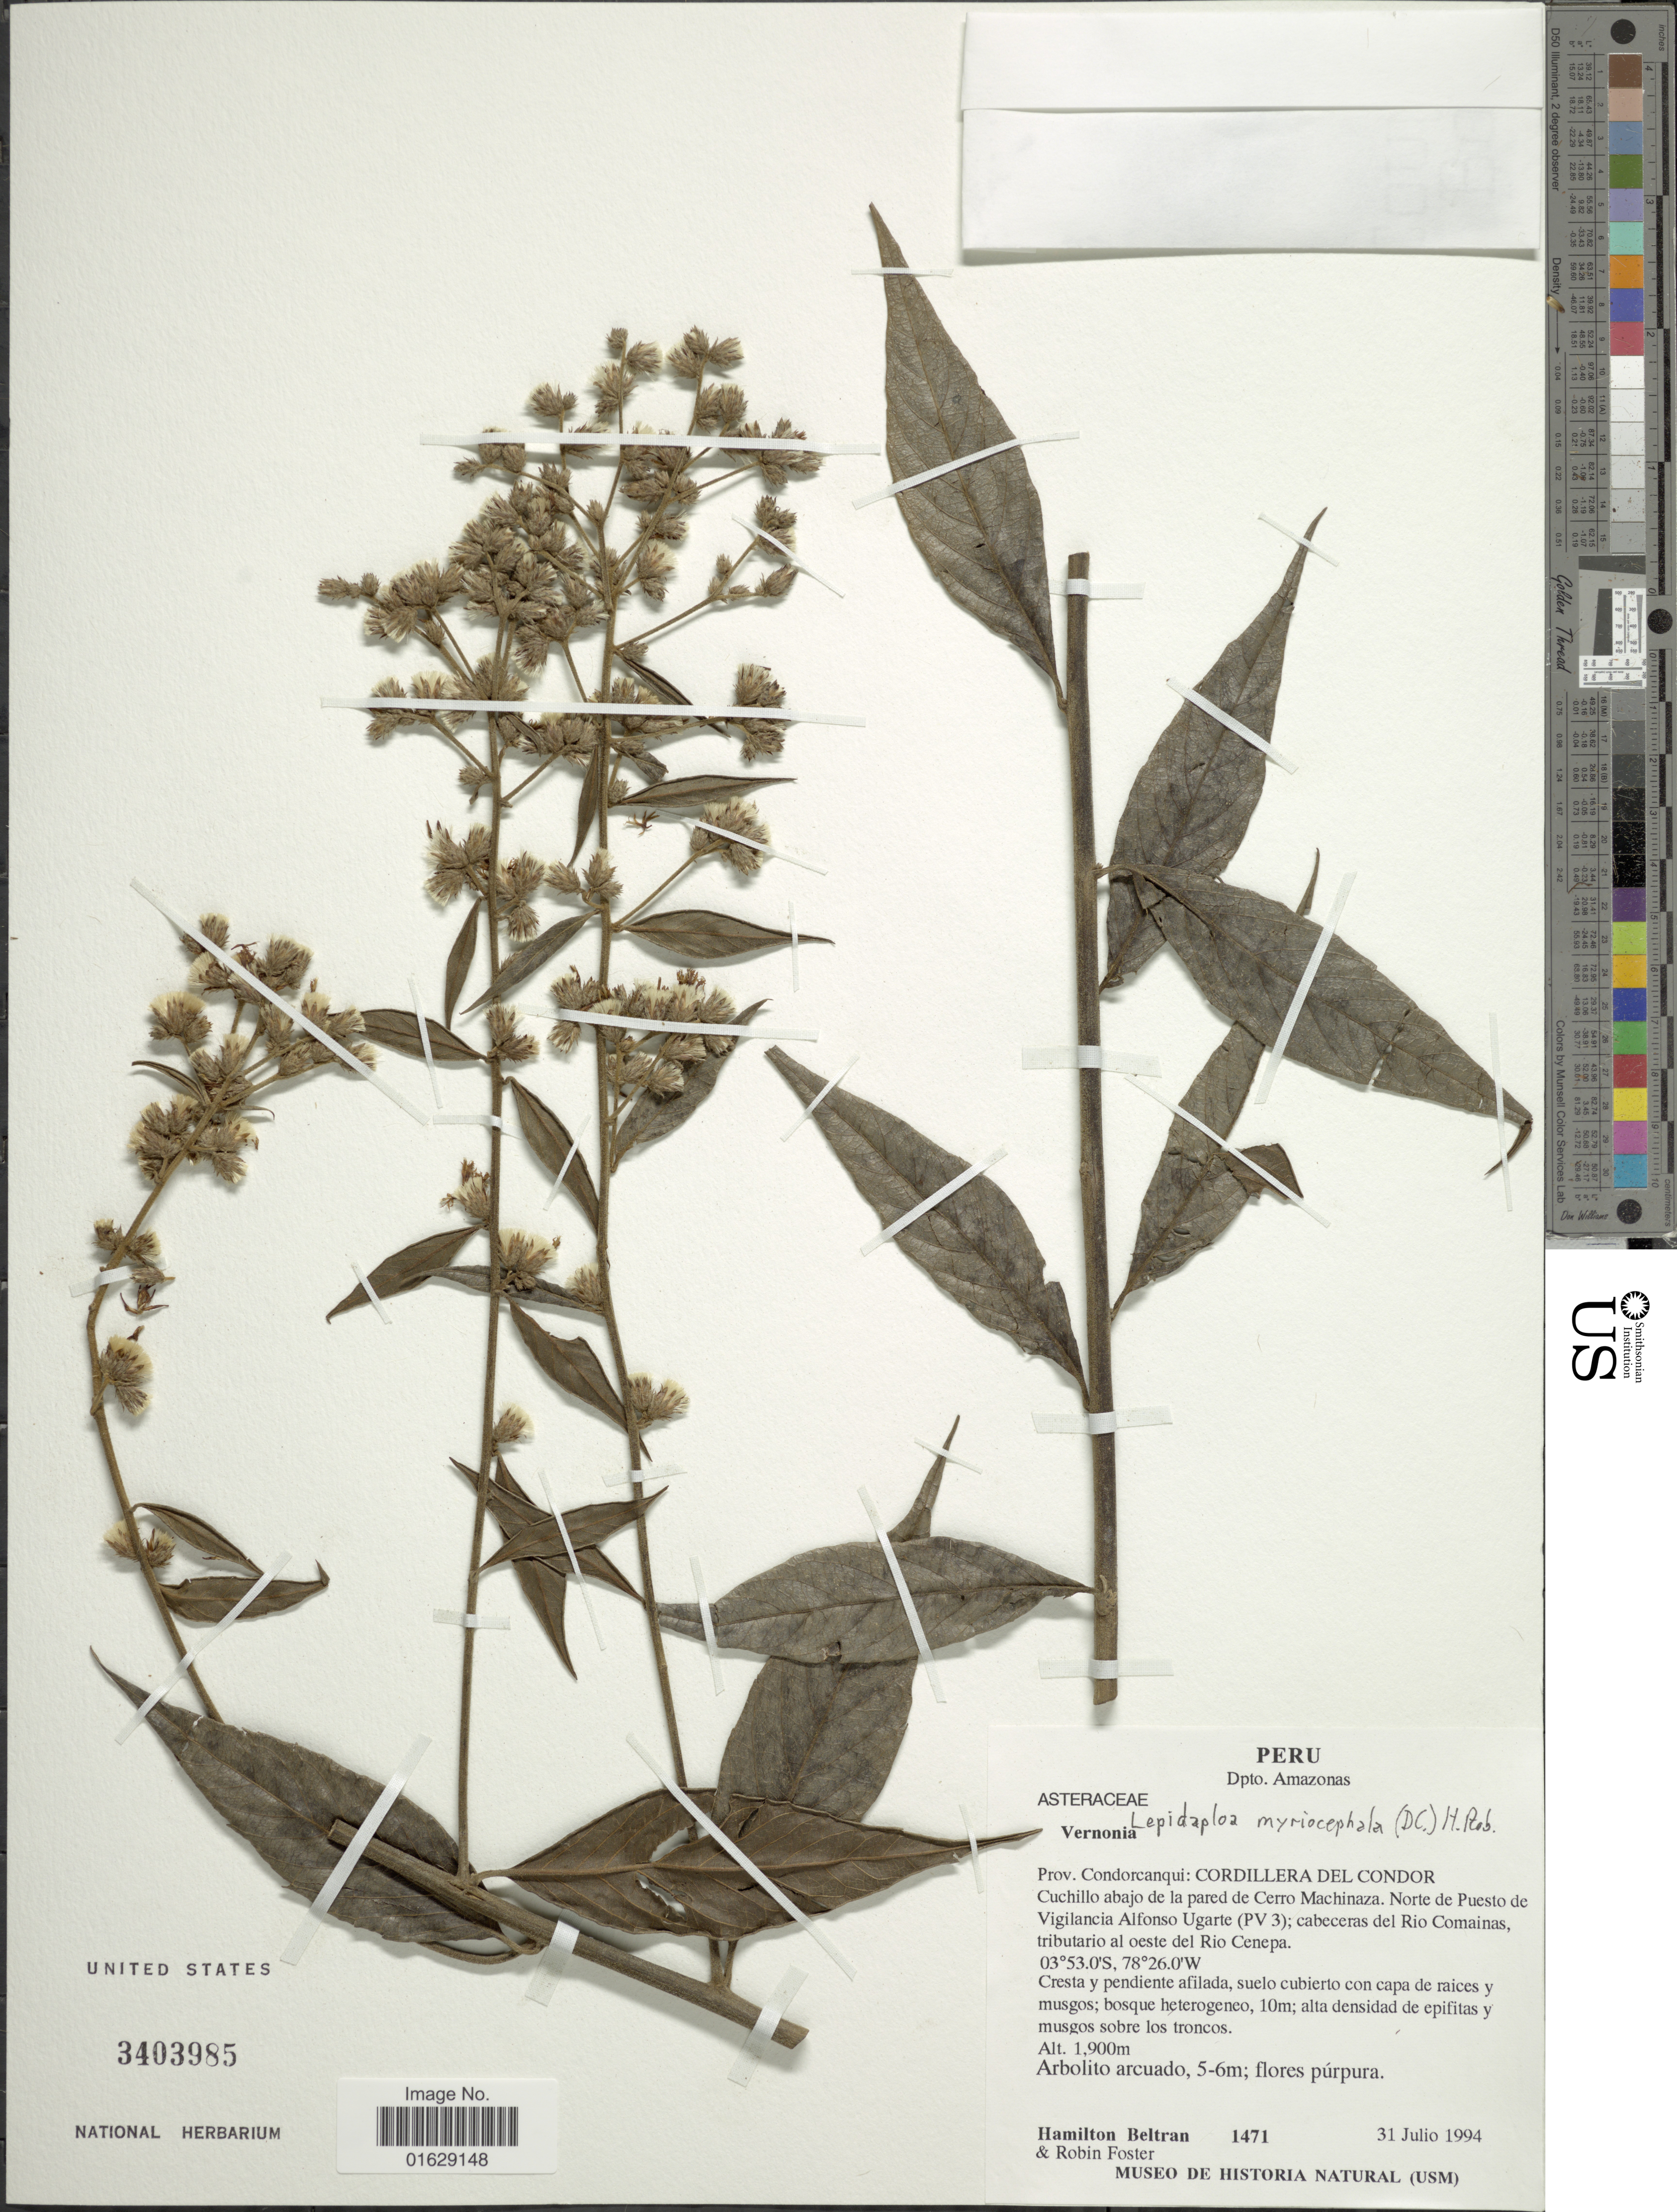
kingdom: Plantae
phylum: Tracheophyta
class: Magnoliopsida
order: Asterales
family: Asteraceae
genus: Lepidaploa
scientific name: Lepidaploa myriocephala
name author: (DC.) H. Rob.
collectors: H. Beltran & R. B. Foster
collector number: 1471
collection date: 1994-07-31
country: Peru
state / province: Amazonas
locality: Dpto. Amazonas, Prov. Condorcanqui: Cordillera Del Condor, Cuchillo abajo de la pared de cerro Machinaza, norte de Puesto de Vigilancia Alfonso Ugarte (PV 3), cabecceras del Rio Comainas, tributario al oeste del Rio Cenepa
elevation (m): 1900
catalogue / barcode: US 3403985